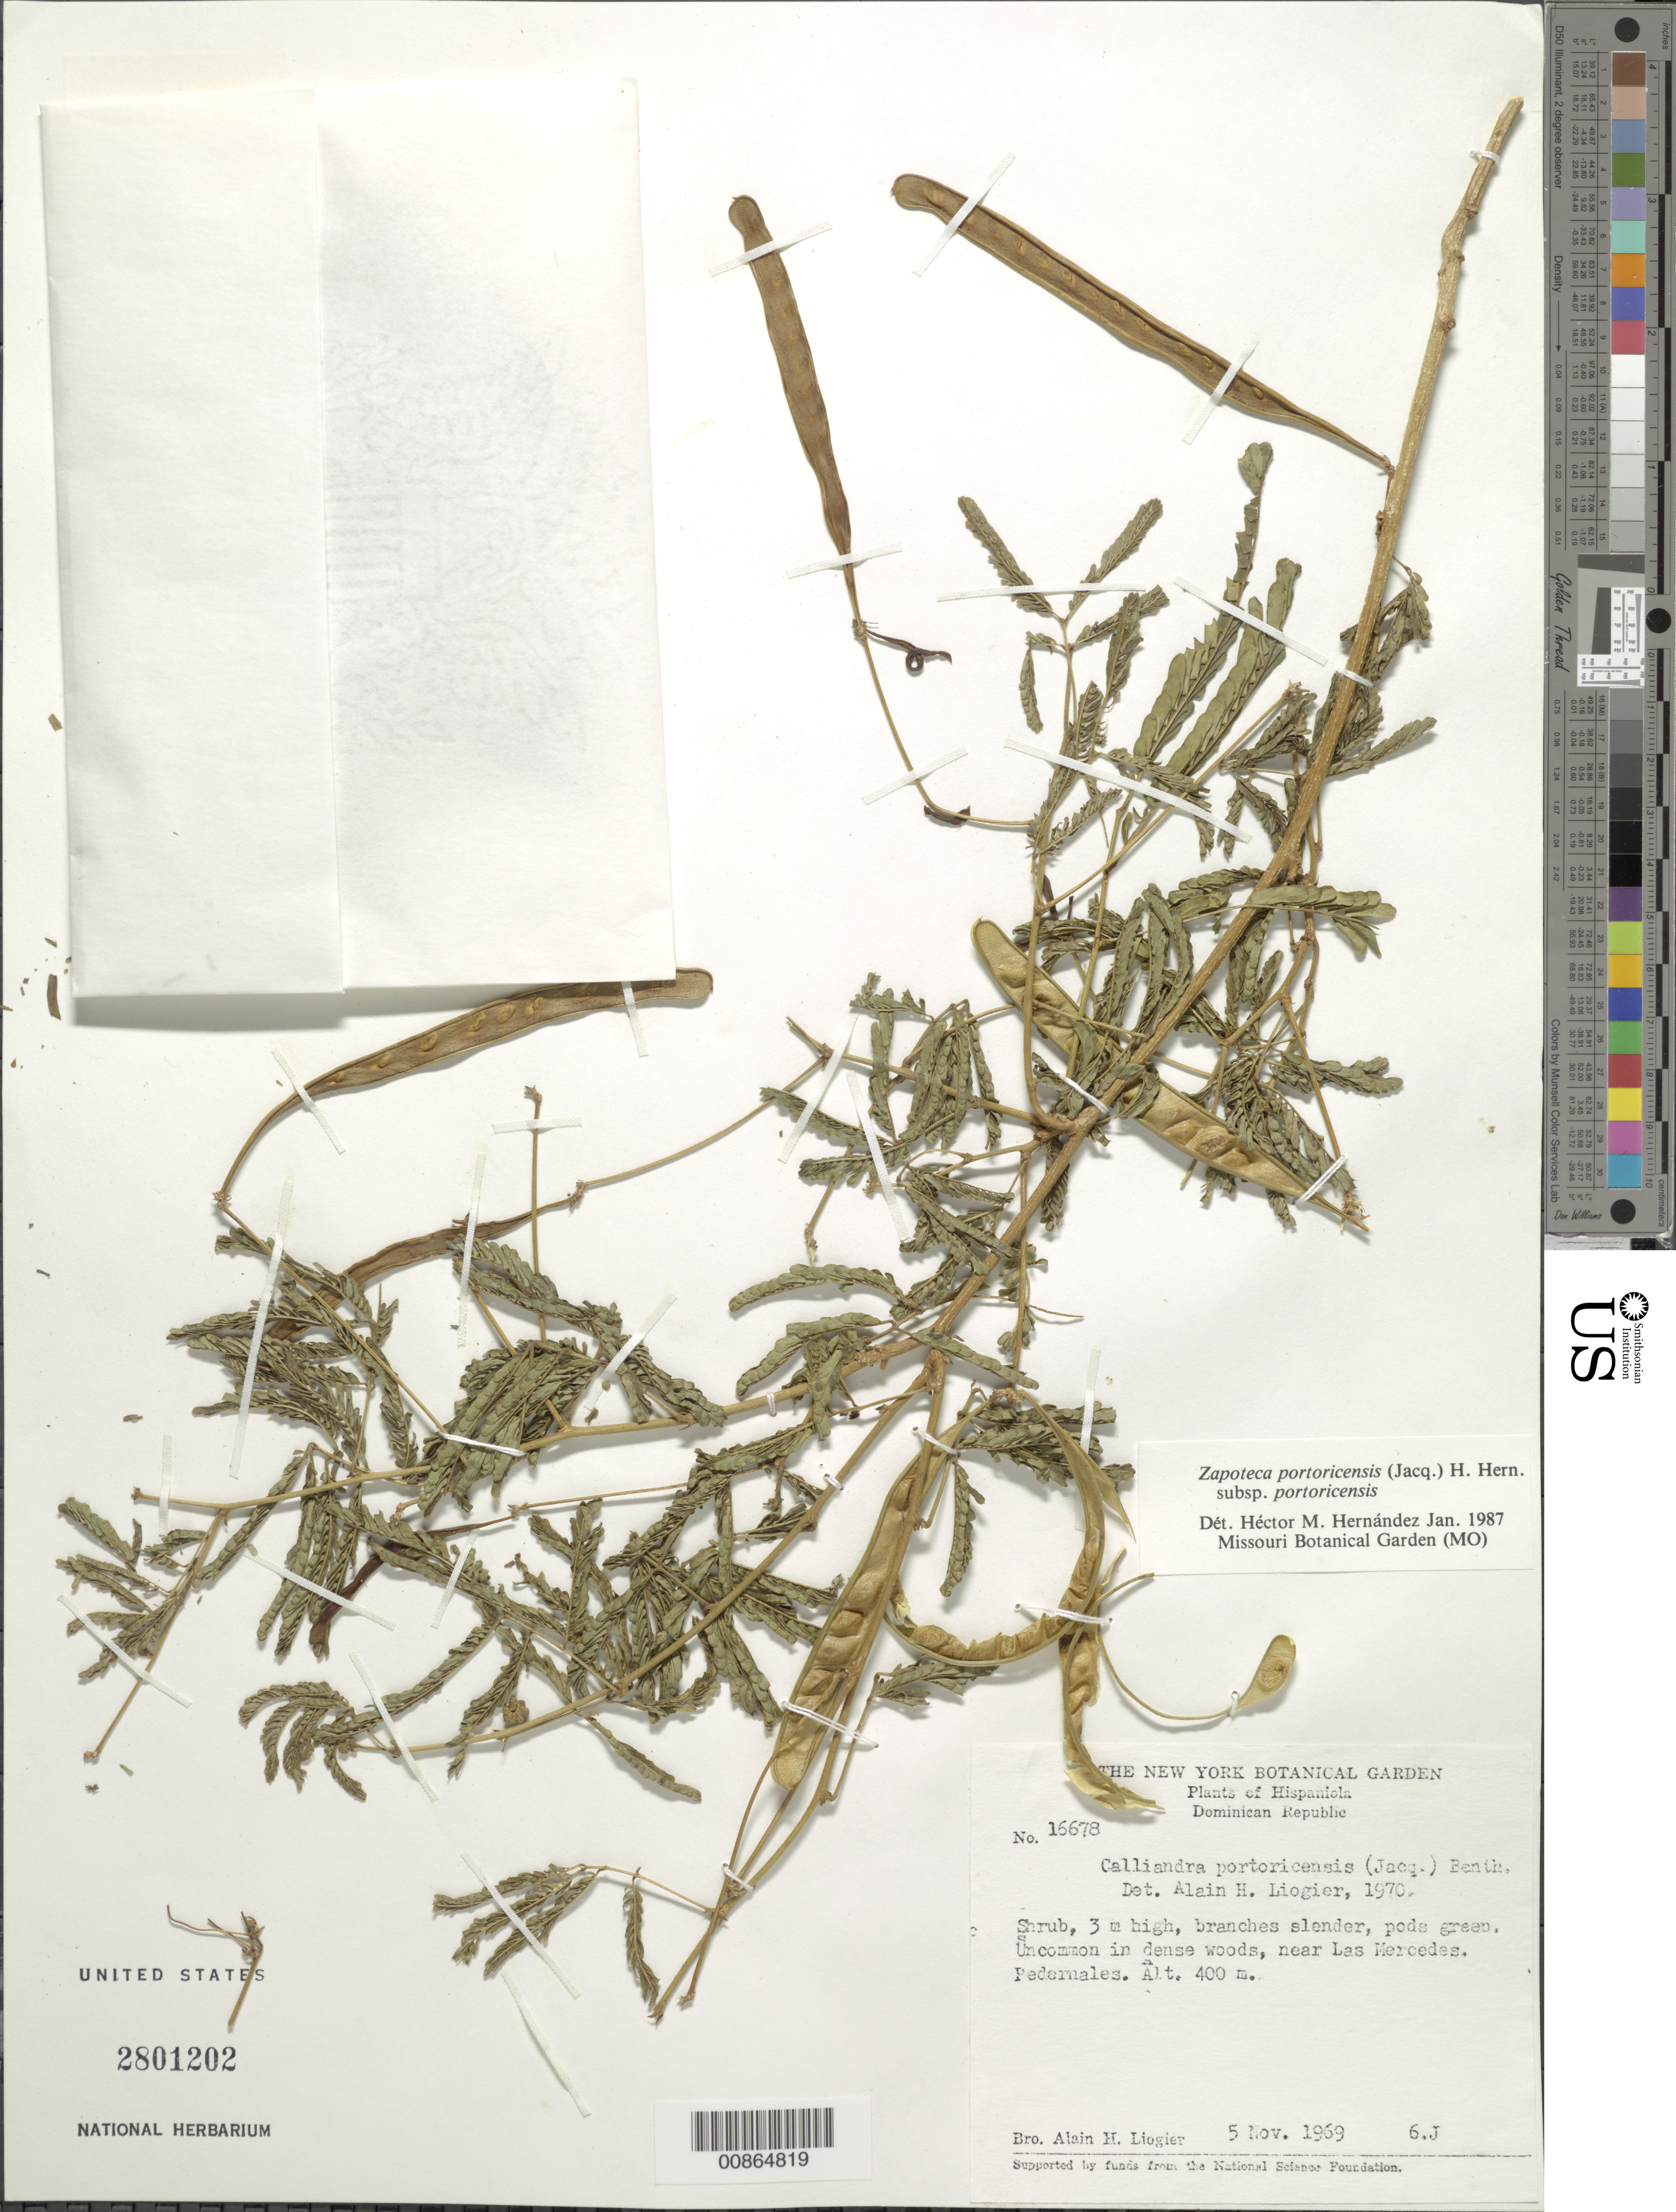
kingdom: Plantae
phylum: Tracheophyta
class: Magnoliopsida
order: Fabales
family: Fabaceae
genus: Zapoteca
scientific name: Zapoteca portoricensis subsp. portoricensis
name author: (Jacq.) H.M. Hern.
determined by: Hernandez, H. M., (MO), Missouri Botanical Garden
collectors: A. H. Liogier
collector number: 16678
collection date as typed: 05 Nov 1969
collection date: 1969-11-05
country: Dominican Republic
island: Hispaniola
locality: Near Las Mercedes. Pedernales.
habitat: Uncommon in dense woods.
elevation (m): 400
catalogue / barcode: US 2801202